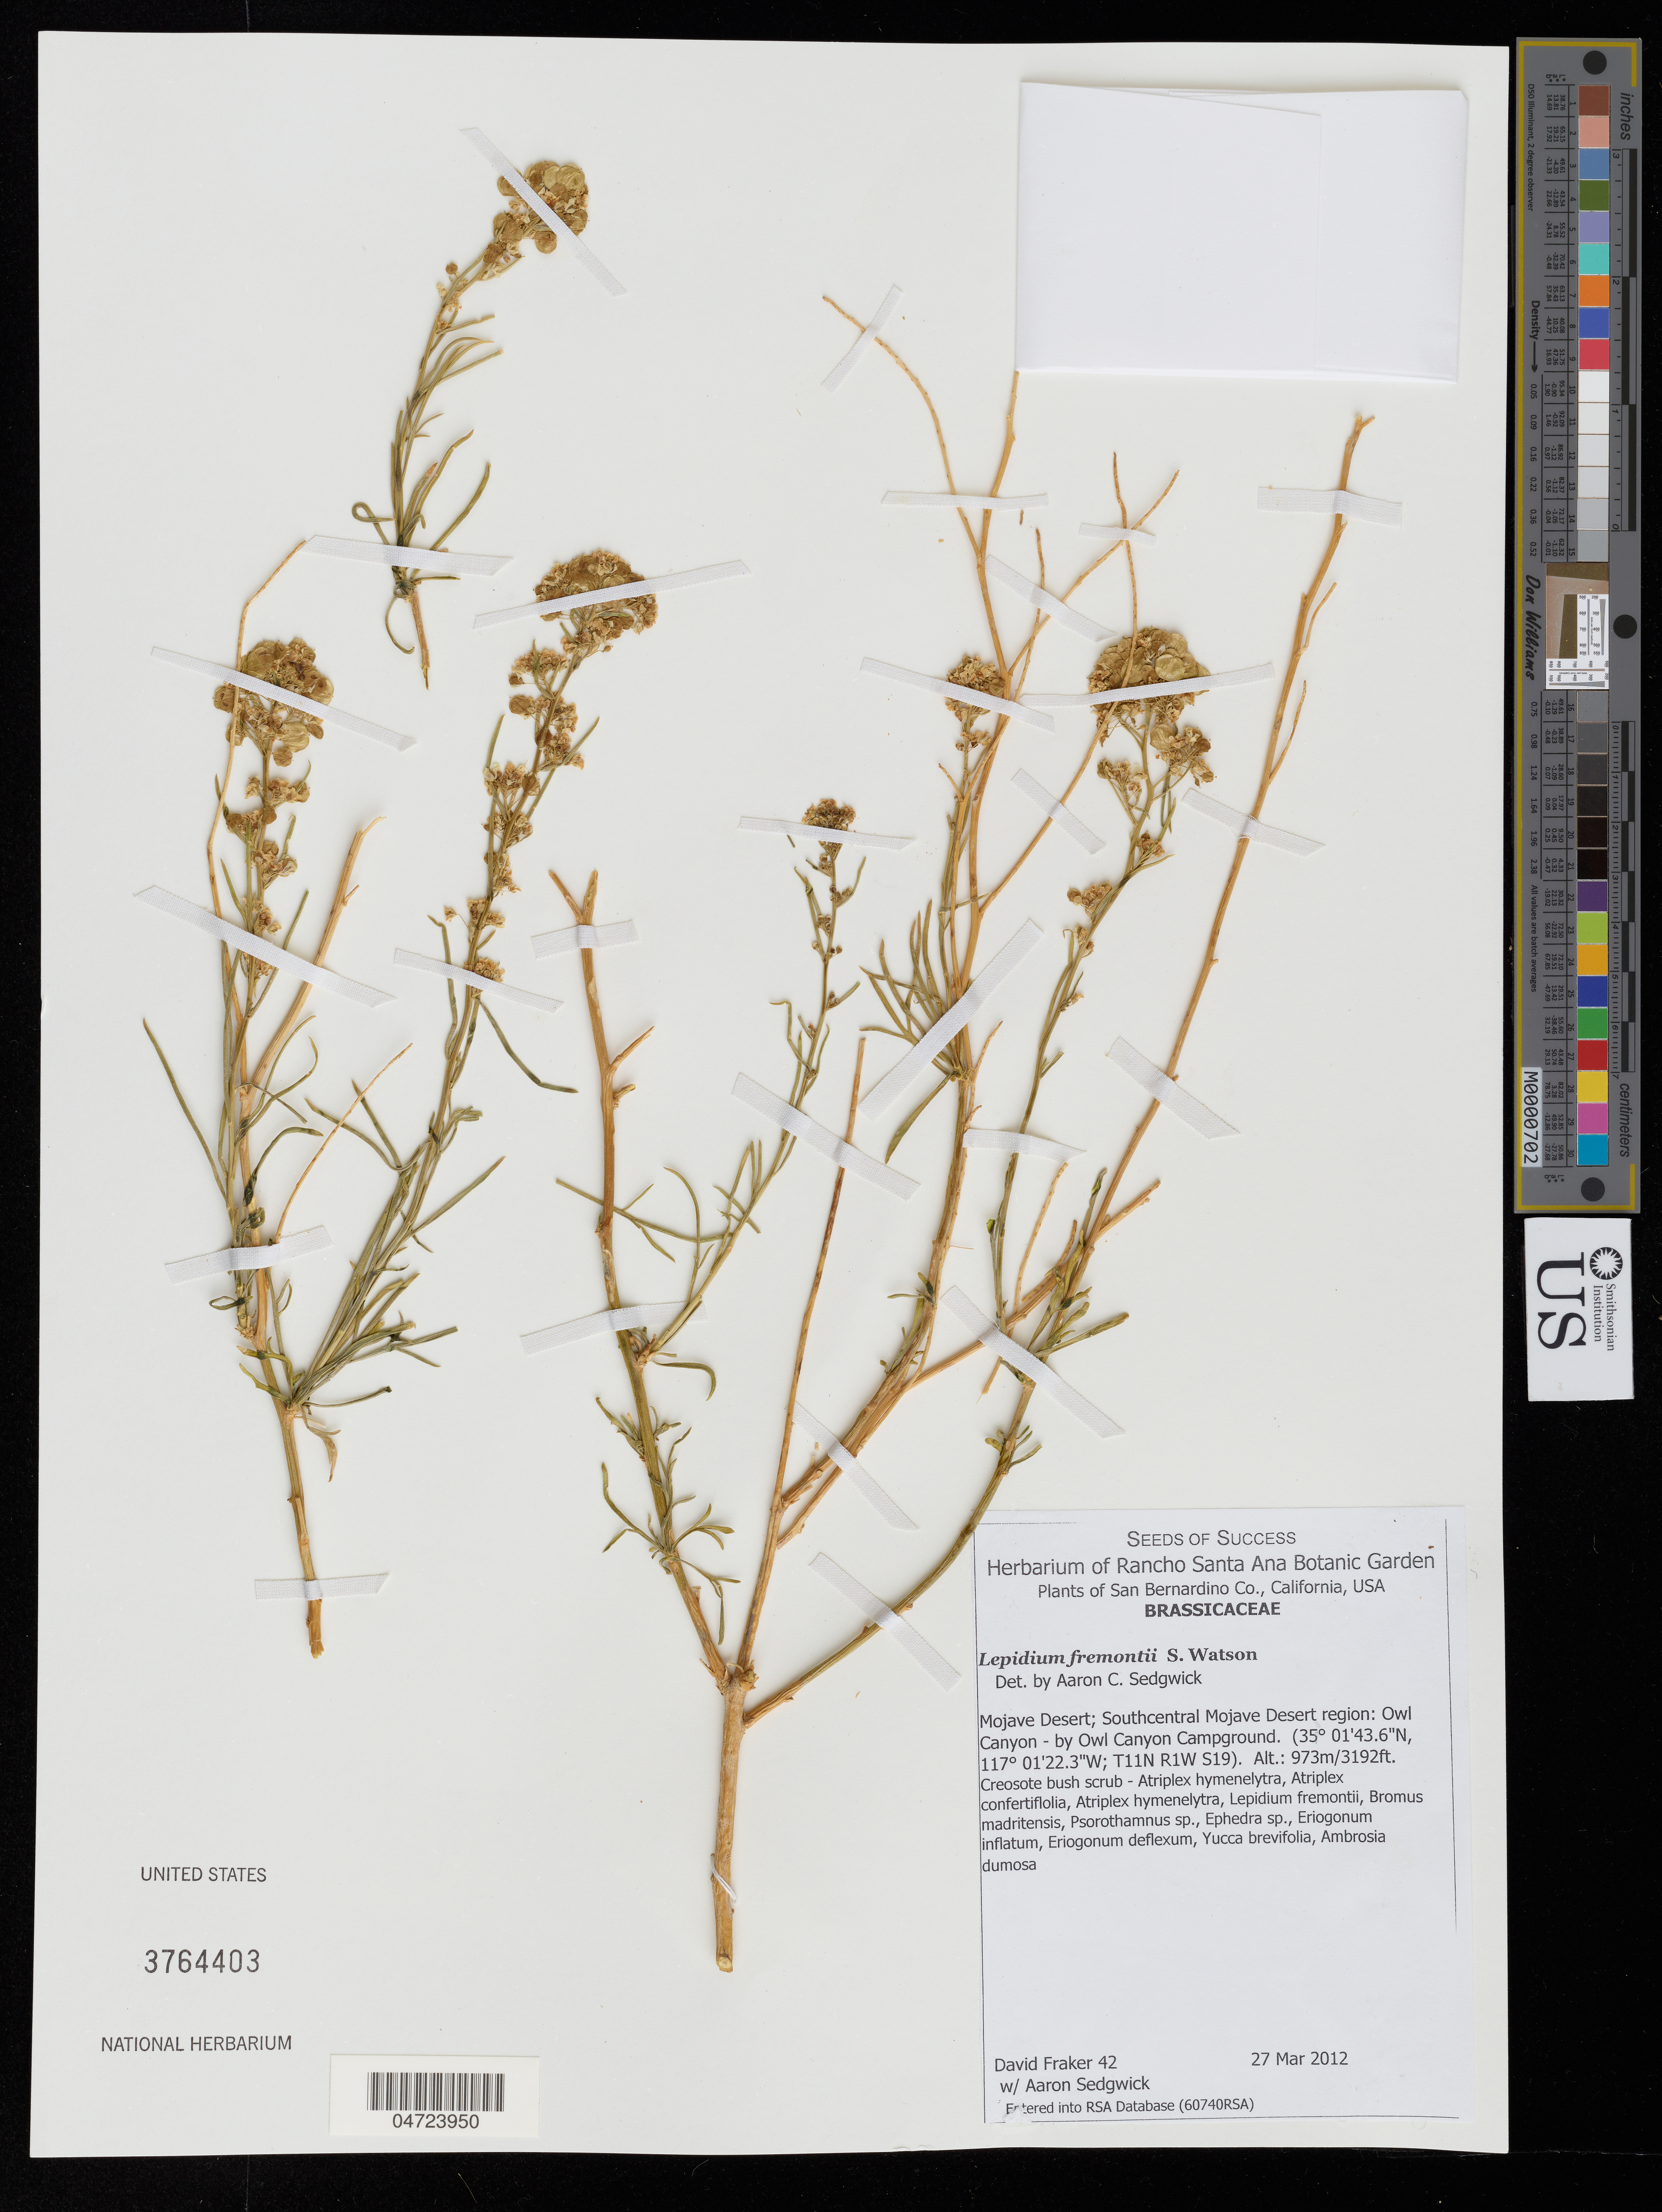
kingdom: Plantae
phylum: Tracheophyta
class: Magnoliopsida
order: Brassicales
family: Brassicaceae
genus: Lepidium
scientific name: Lepidium fremontii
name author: S. Watson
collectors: D. Fraker & A. Sedgwick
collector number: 42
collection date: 2012-03-27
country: United States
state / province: California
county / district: San Bernardino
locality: San Bernardino Co. Mojave Desert; Southcentral Mojave Desert region: Owl Canyon - by Owl Canyon Campground. (T11N R1W S19).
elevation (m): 973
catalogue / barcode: US 3764403